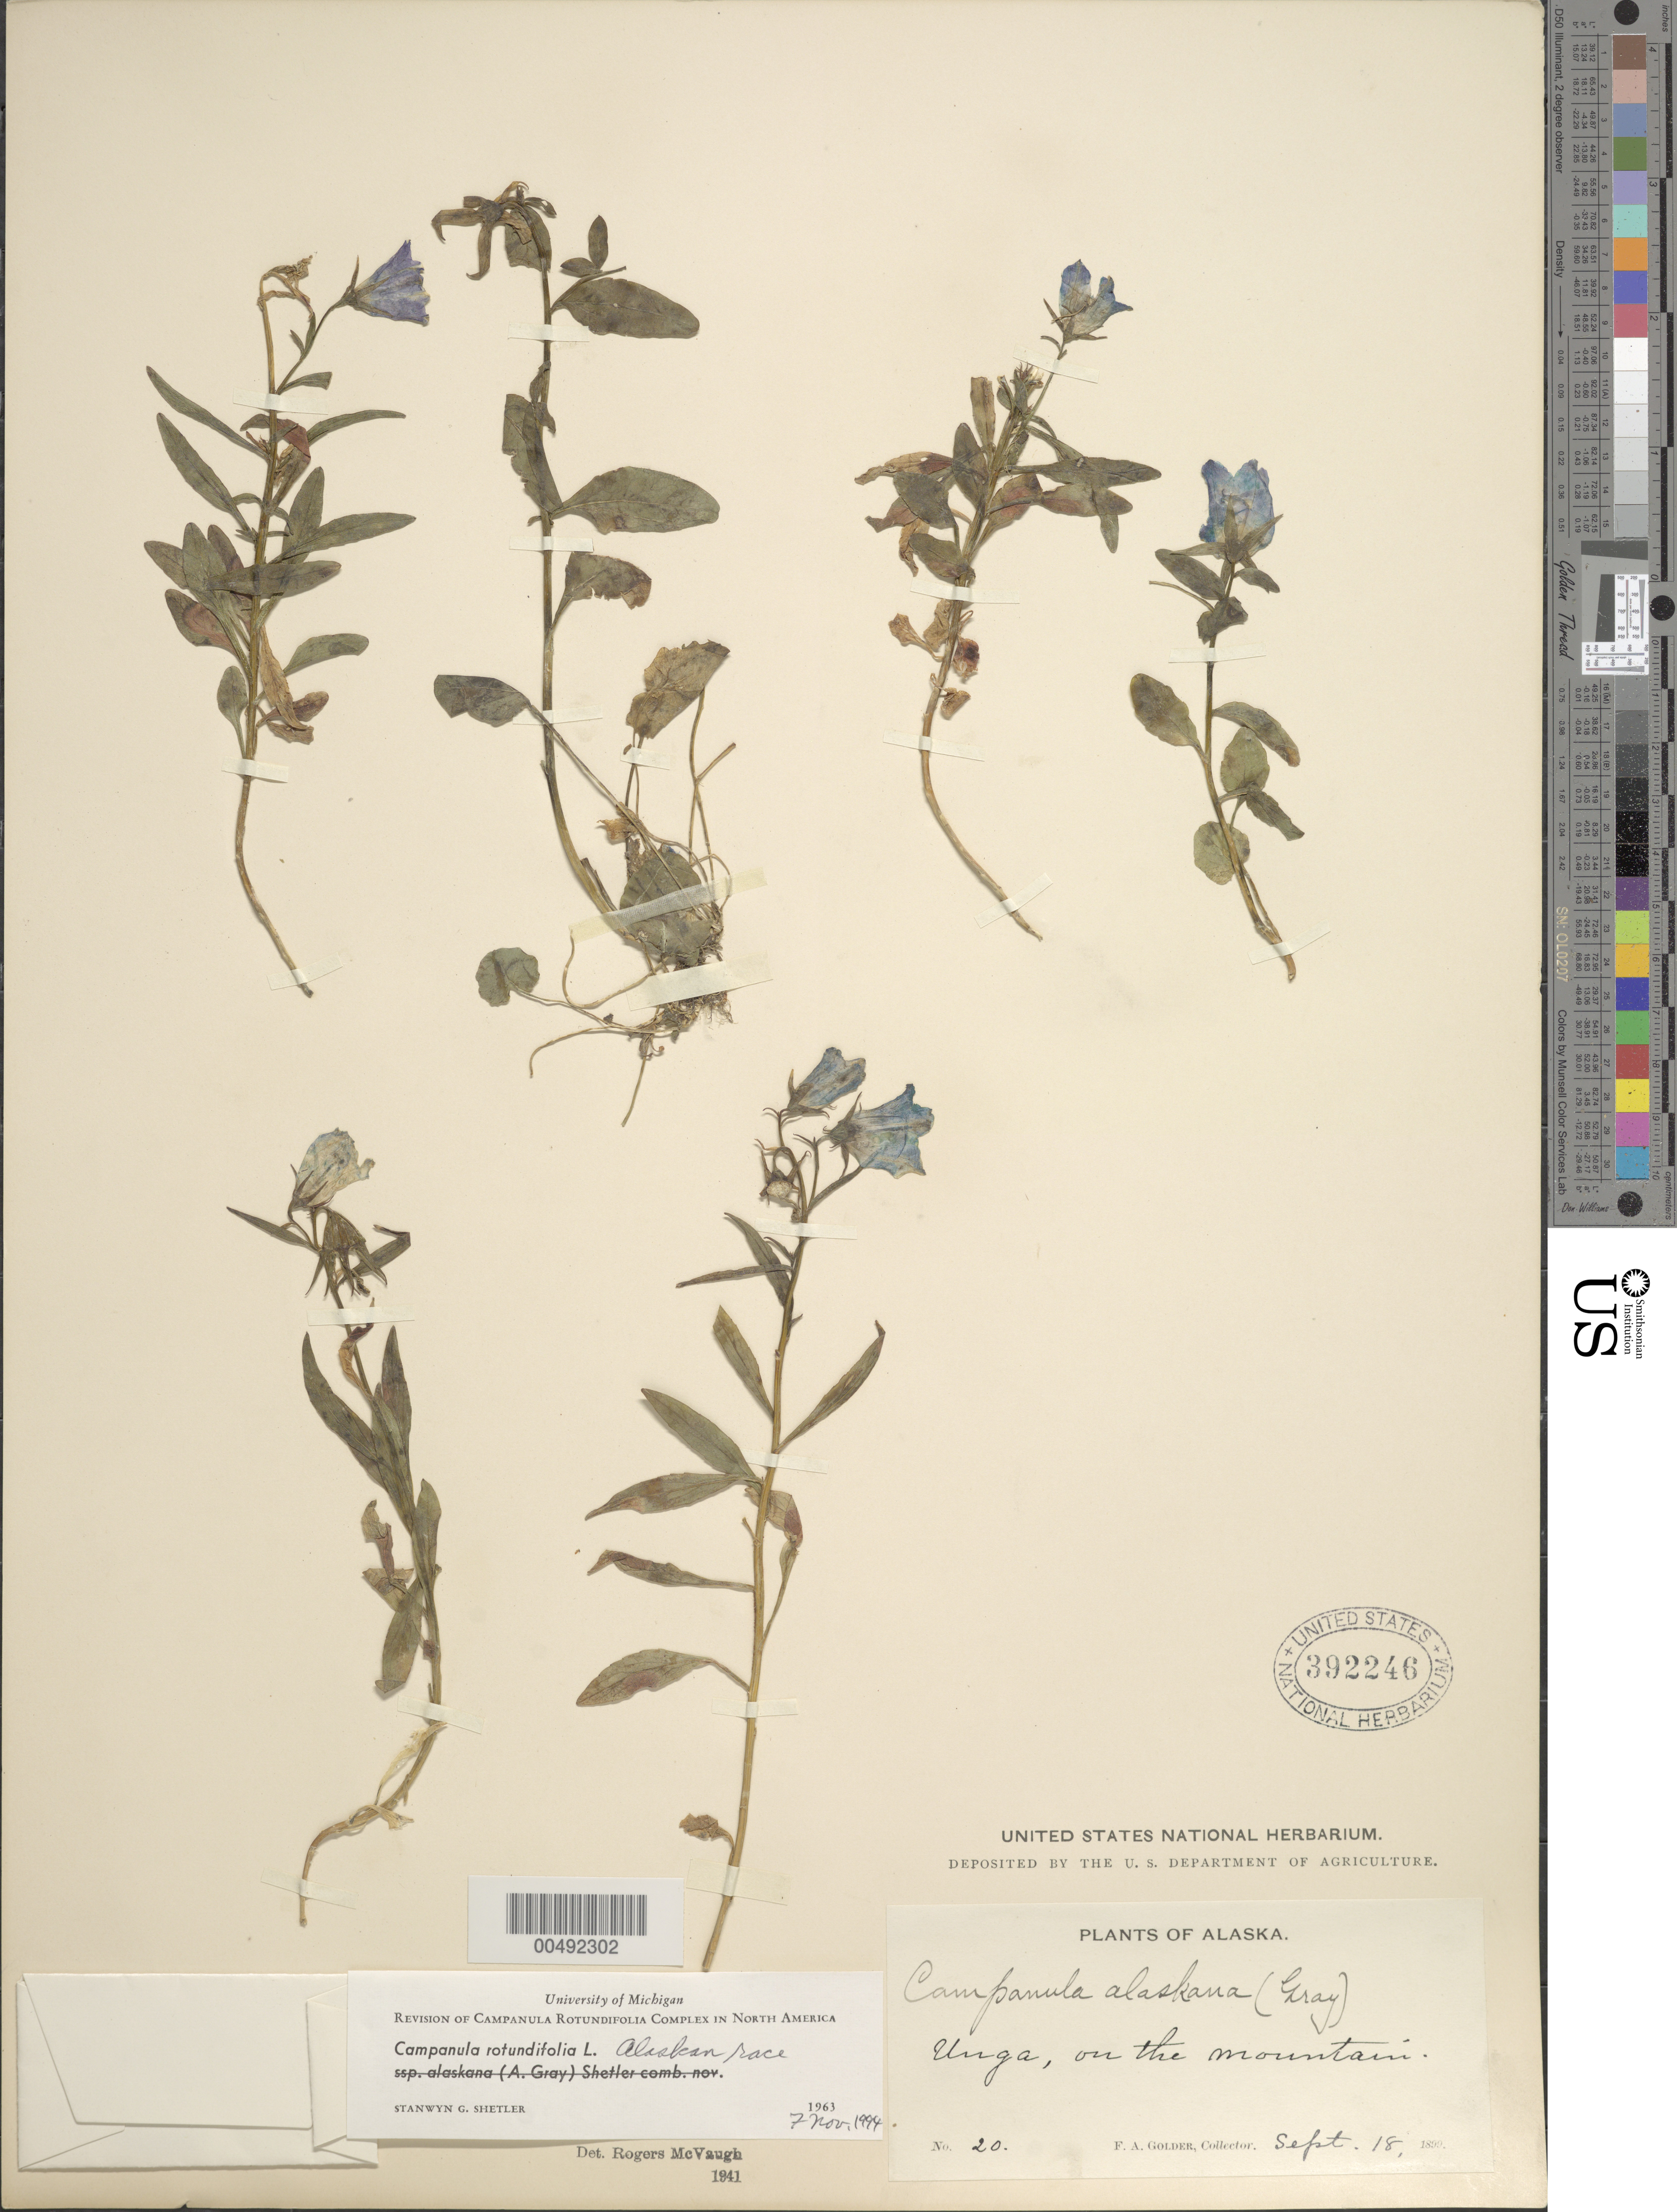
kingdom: Plantae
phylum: Tracheophyta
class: Magnoliopsida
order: Asterales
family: Campanulaceae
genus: Campanula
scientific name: Campanula rotundifolia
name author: L.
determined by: Shetler, Stanwyn G., (US), NMNH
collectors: F. Golder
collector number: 20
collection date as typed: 18 Sep 1899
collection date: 1899-09-18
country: United States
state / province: Alaska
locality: Unga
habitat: on the mountain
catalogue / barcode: US 392246